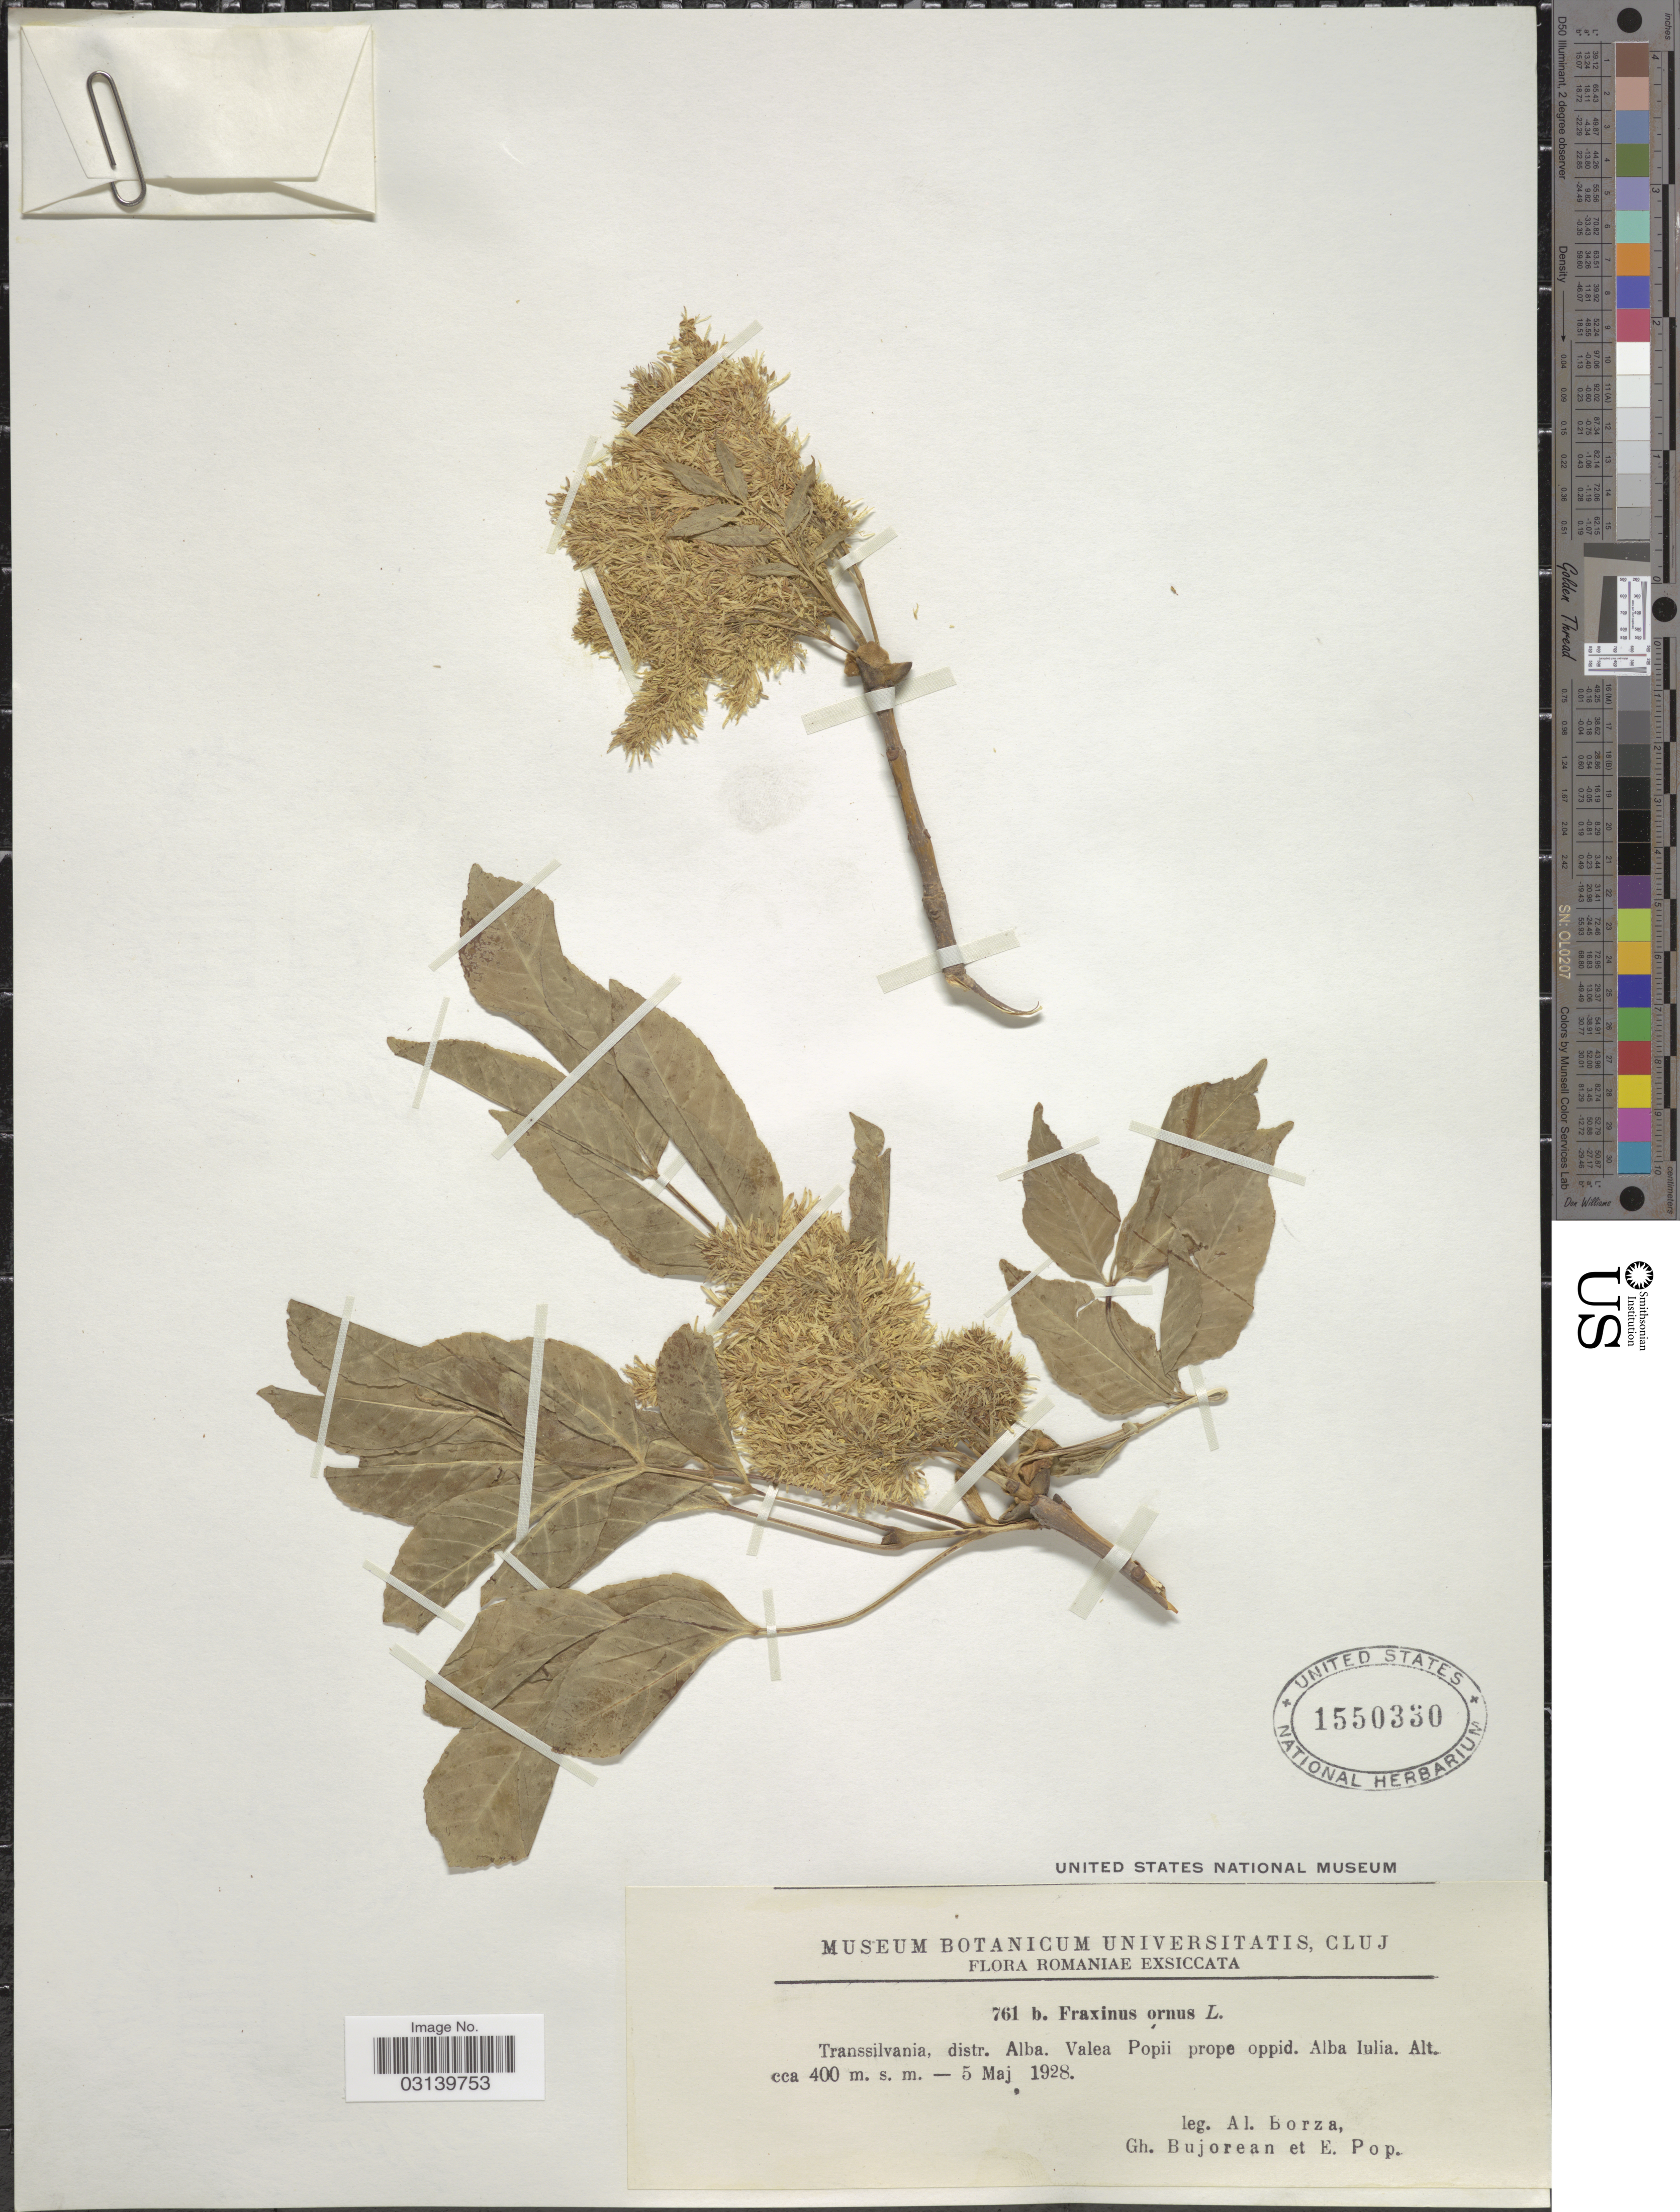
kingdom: Plantae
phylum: Tracheophyta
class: Magnoliopsida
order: Lamiales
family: Oleaceae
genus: Fraxinus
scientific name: Fraxinus ornus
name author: L.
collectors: A. Borza, G. Bujorean & E. Pop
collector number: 761 b.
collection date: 1928-05-05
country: Romania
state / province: Alba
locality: Transsilvania, distr. Alba. Valea Popii prope oppid. Alba Iulia.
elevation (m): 400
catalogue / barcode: US 1550330